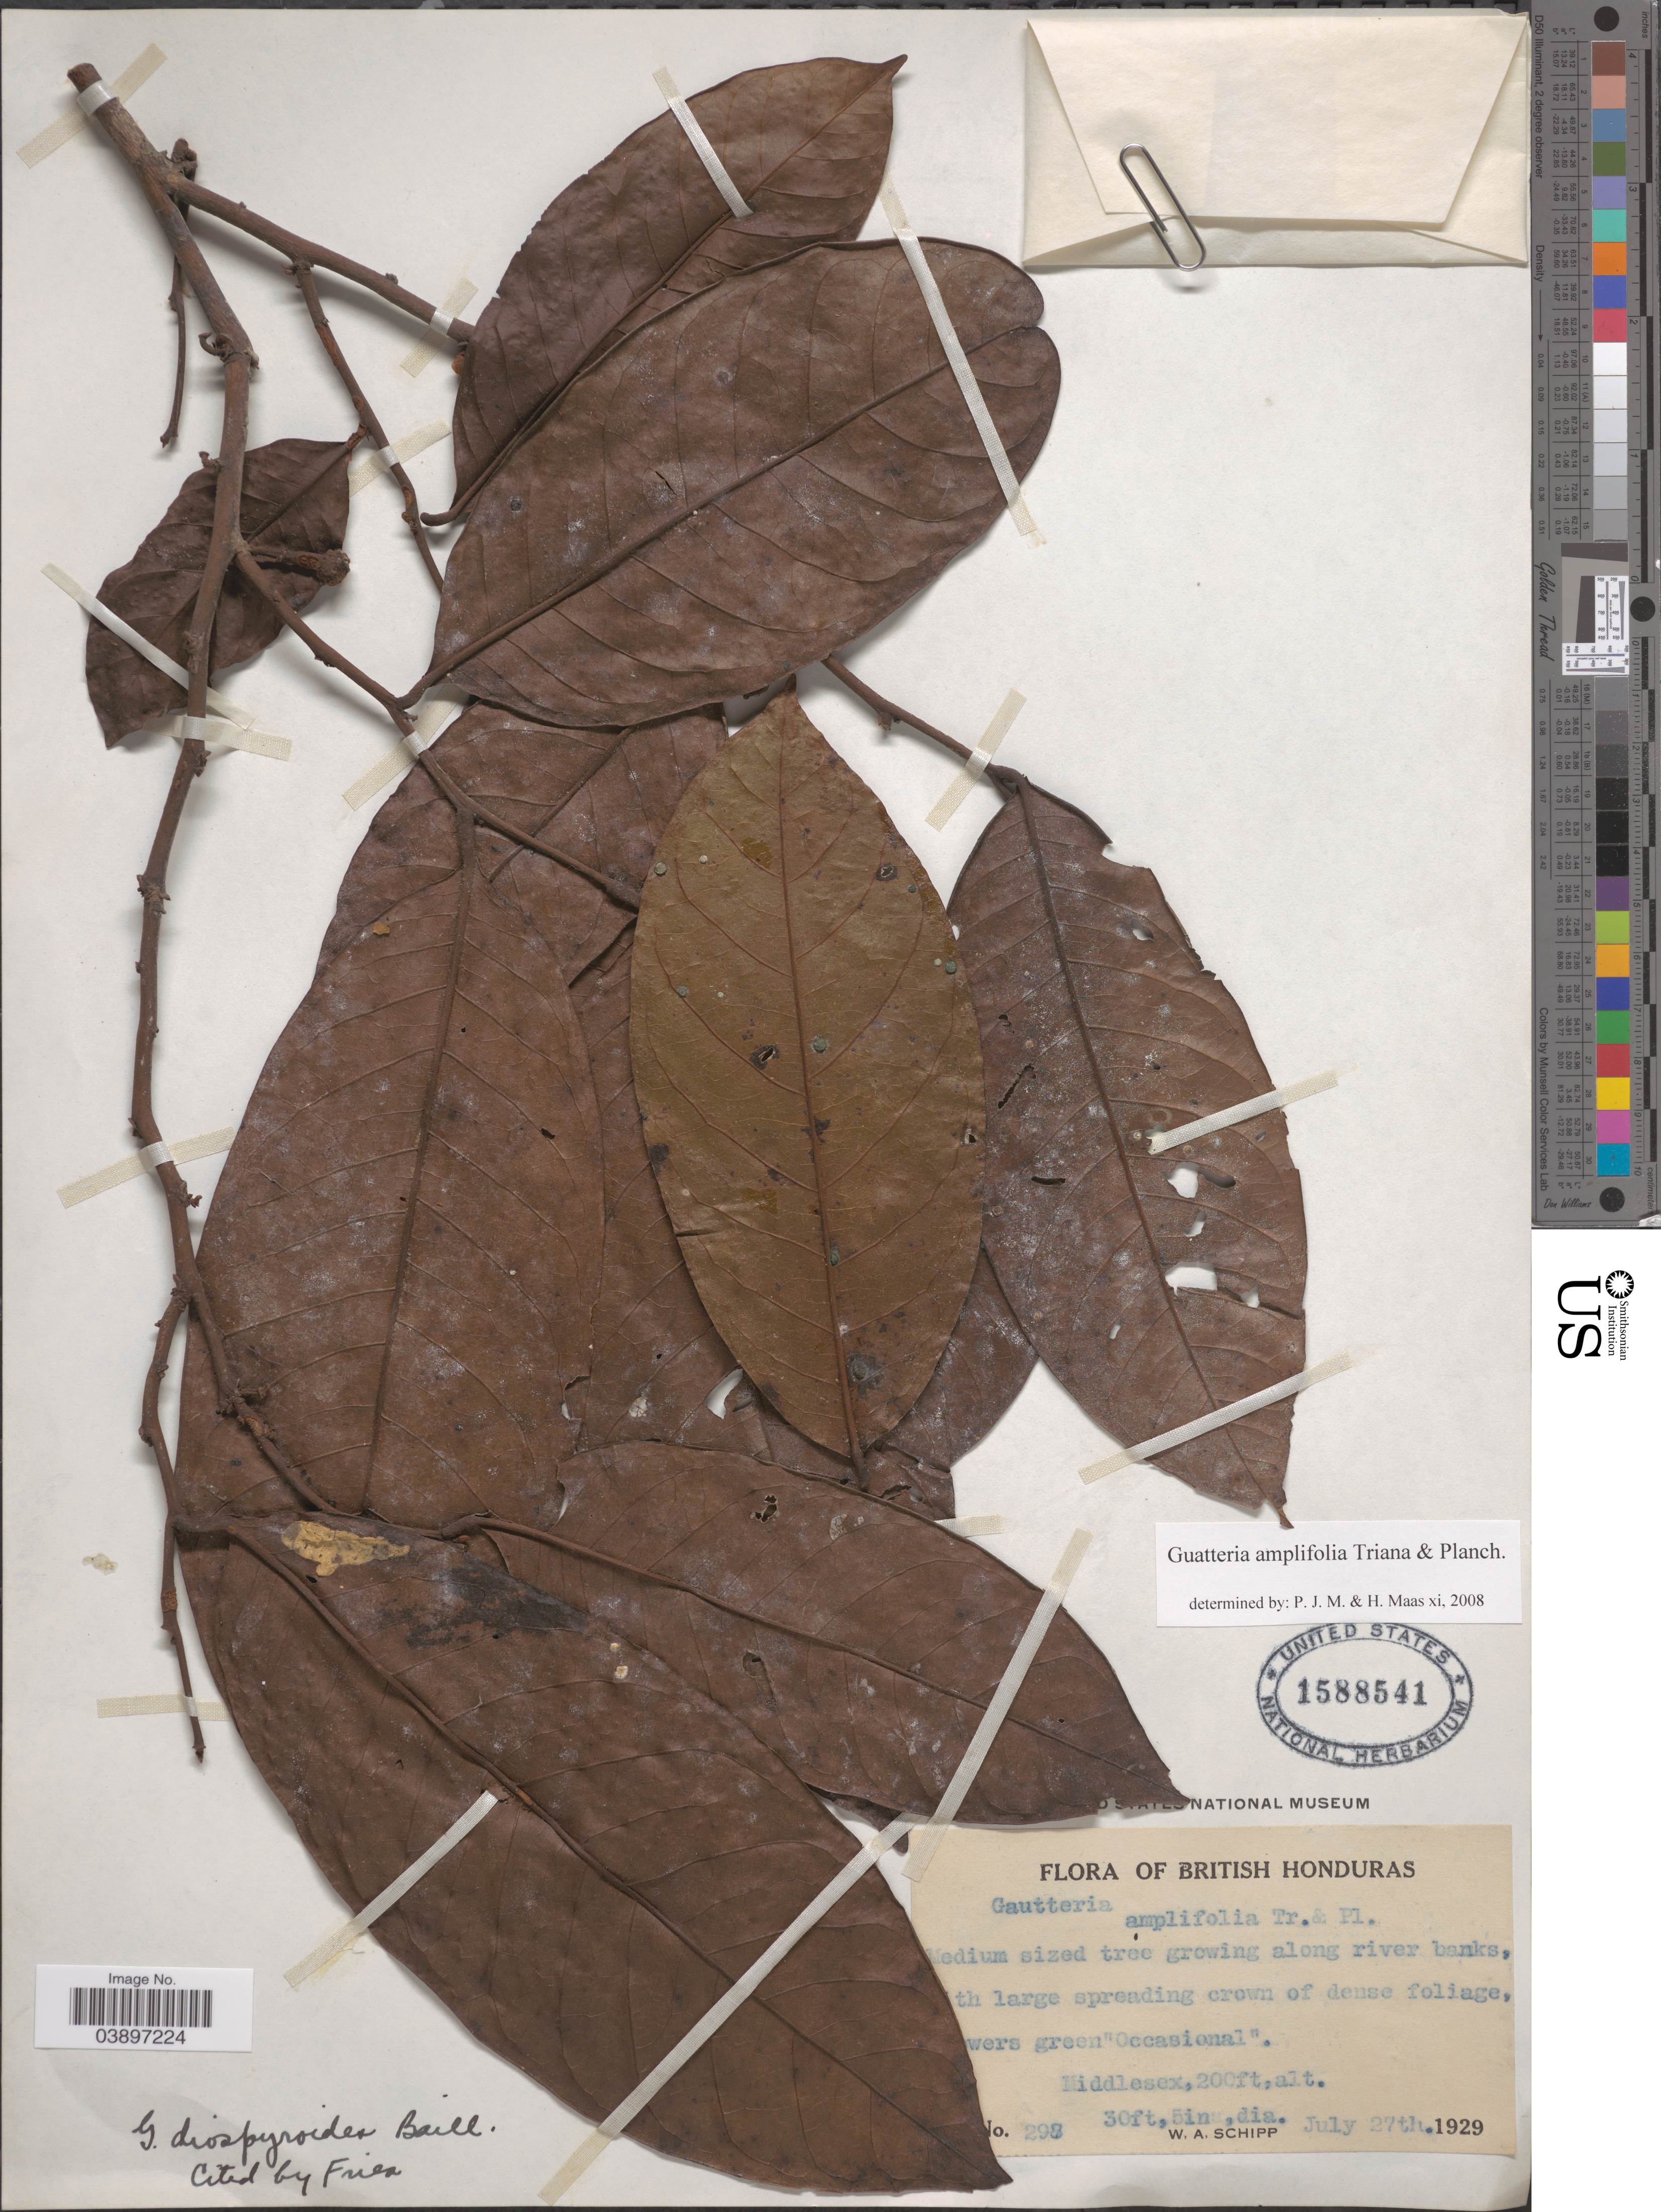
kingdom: Plantae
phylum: Tracheophyta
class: Magnoliopsida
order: Magnoliales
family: Annonaceae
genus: Guatteria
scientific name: Guatteria amplifolia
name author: Triana & Planch.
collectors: W. Schipp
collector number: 297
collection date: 1929-07-27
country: Belize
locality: British Honduras. Middlesex.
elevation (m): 61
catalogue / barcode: US 1588541